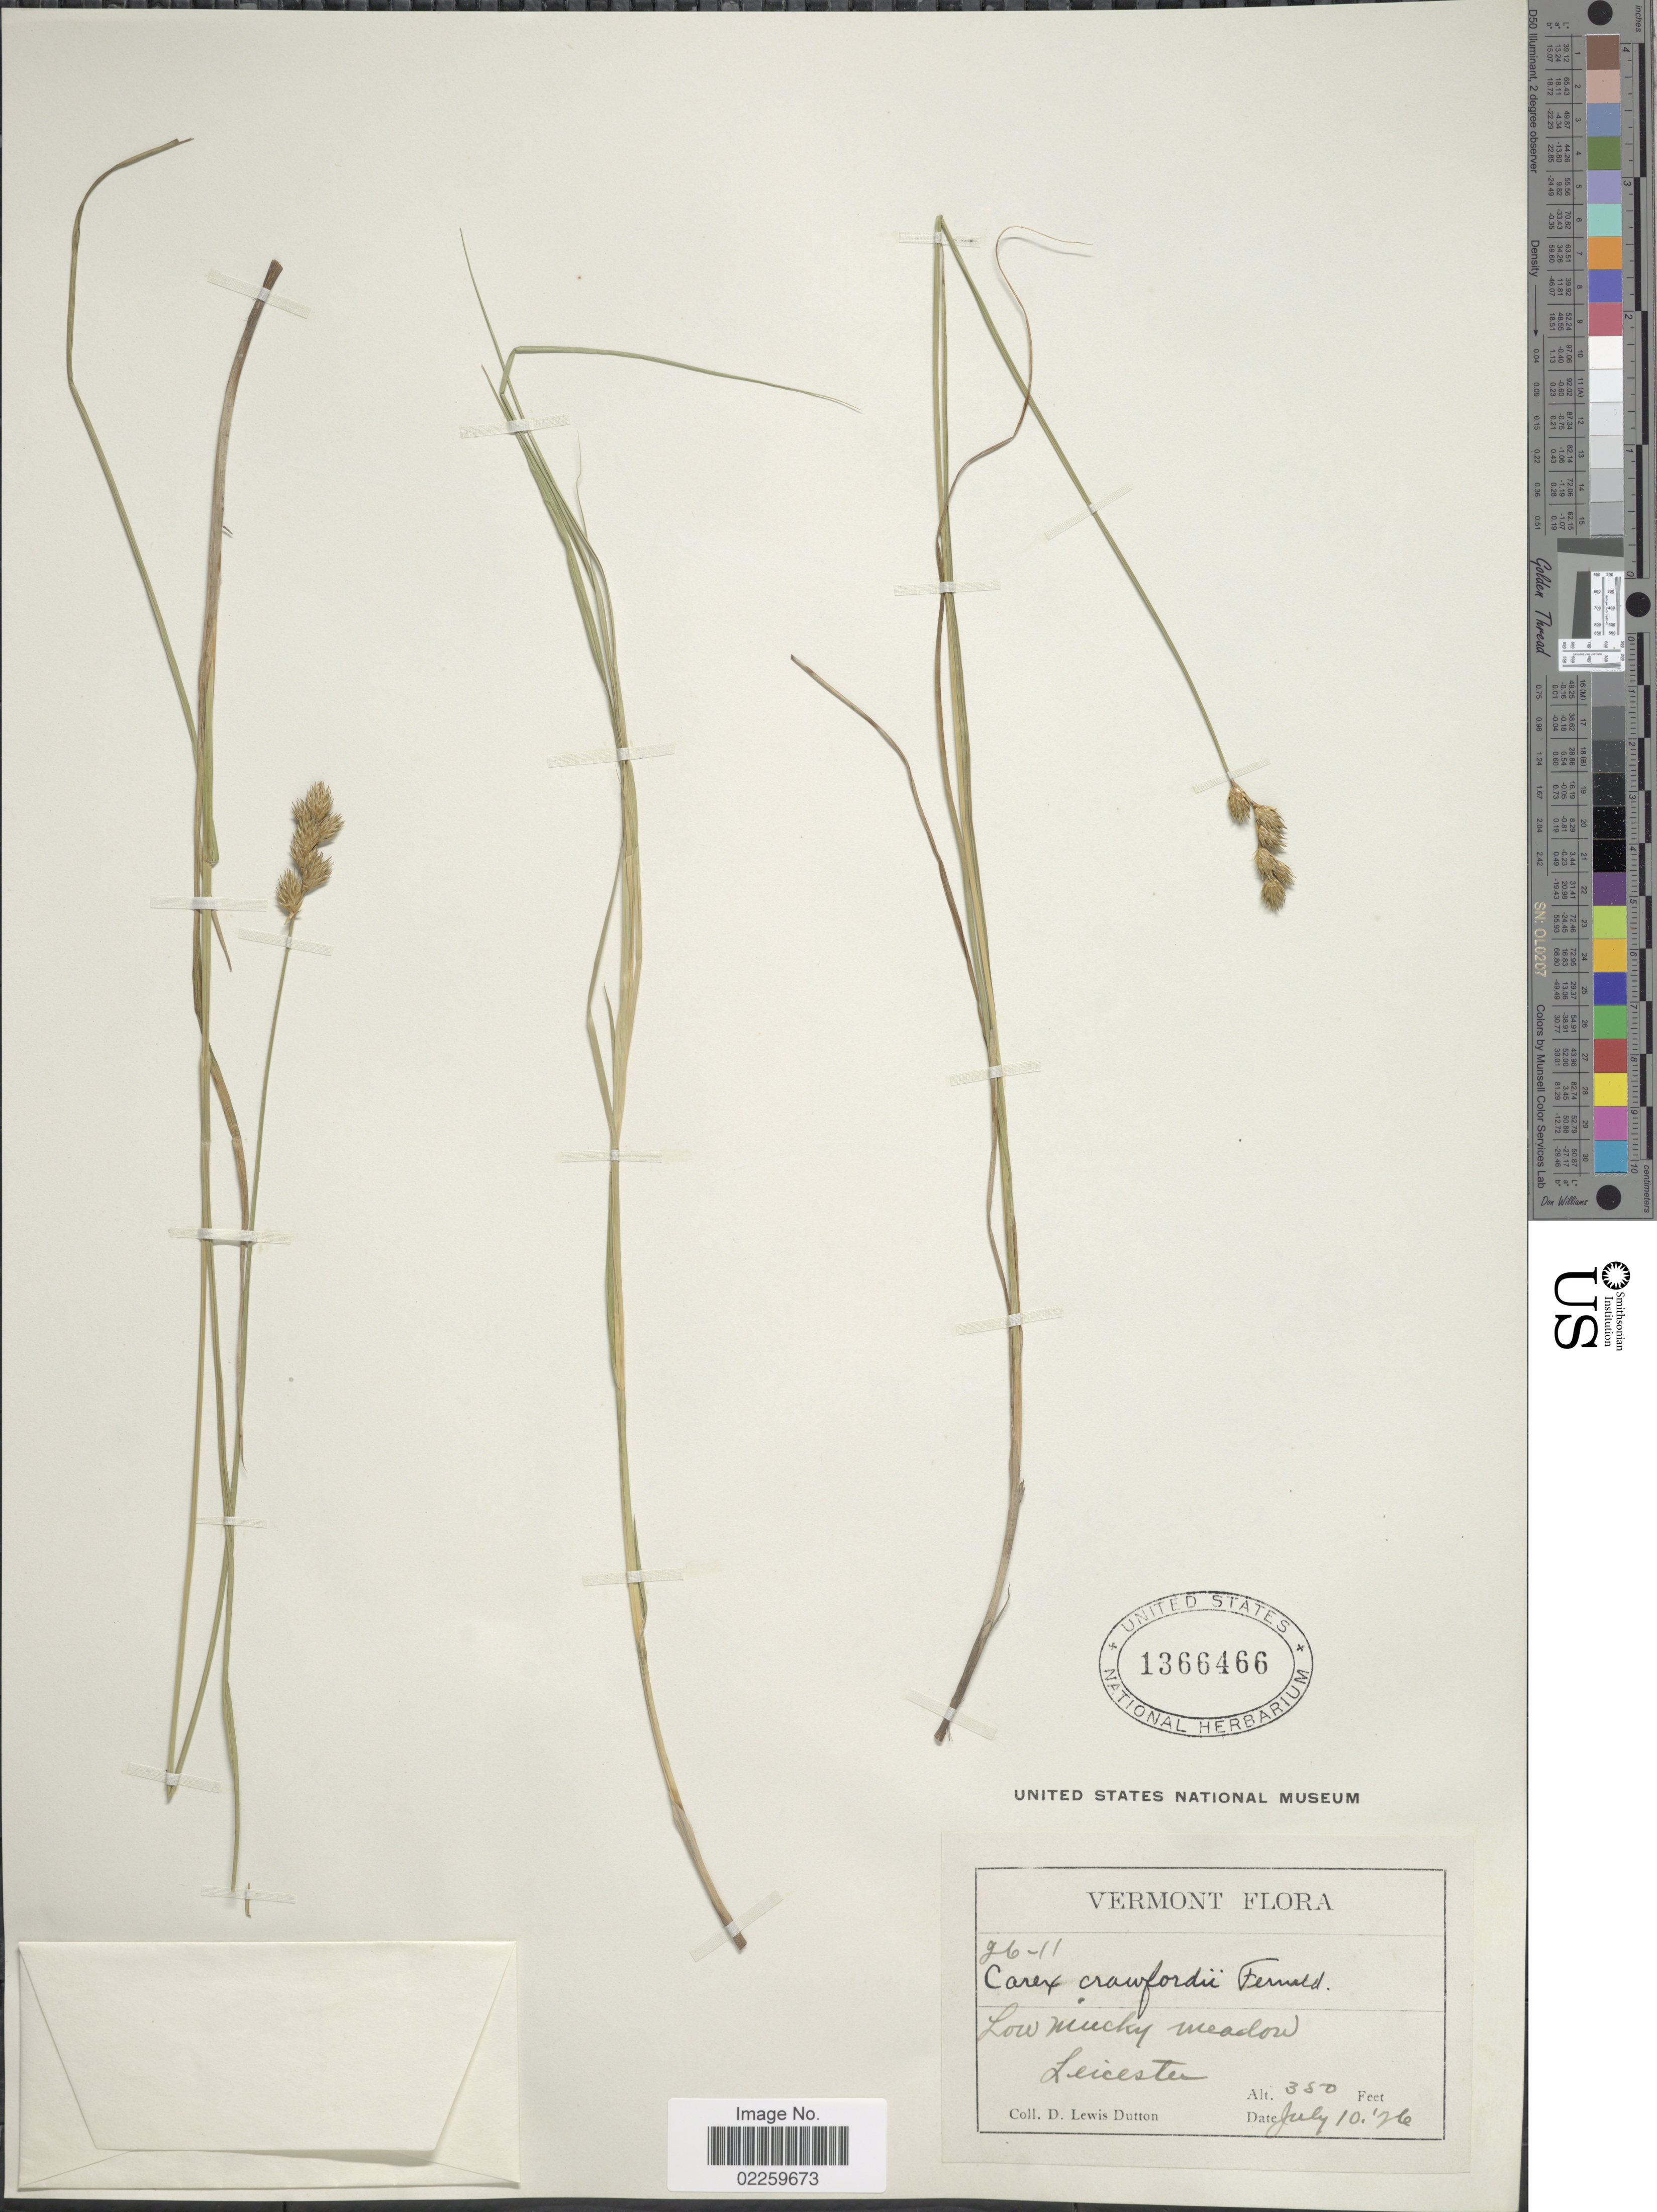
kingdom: Plantae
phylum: Tracheophyta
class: Liliopsida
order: Poales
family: Cyperaceae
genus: Carex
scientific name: Carex crawfordii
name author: Fernald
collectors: D. Dutton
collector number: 26-11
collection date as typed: Transcribed d/m/y: 10/7/26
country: United States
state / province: Vermont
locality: Low muckey meadow, Leicester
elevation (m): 107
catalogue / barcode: US 1366466